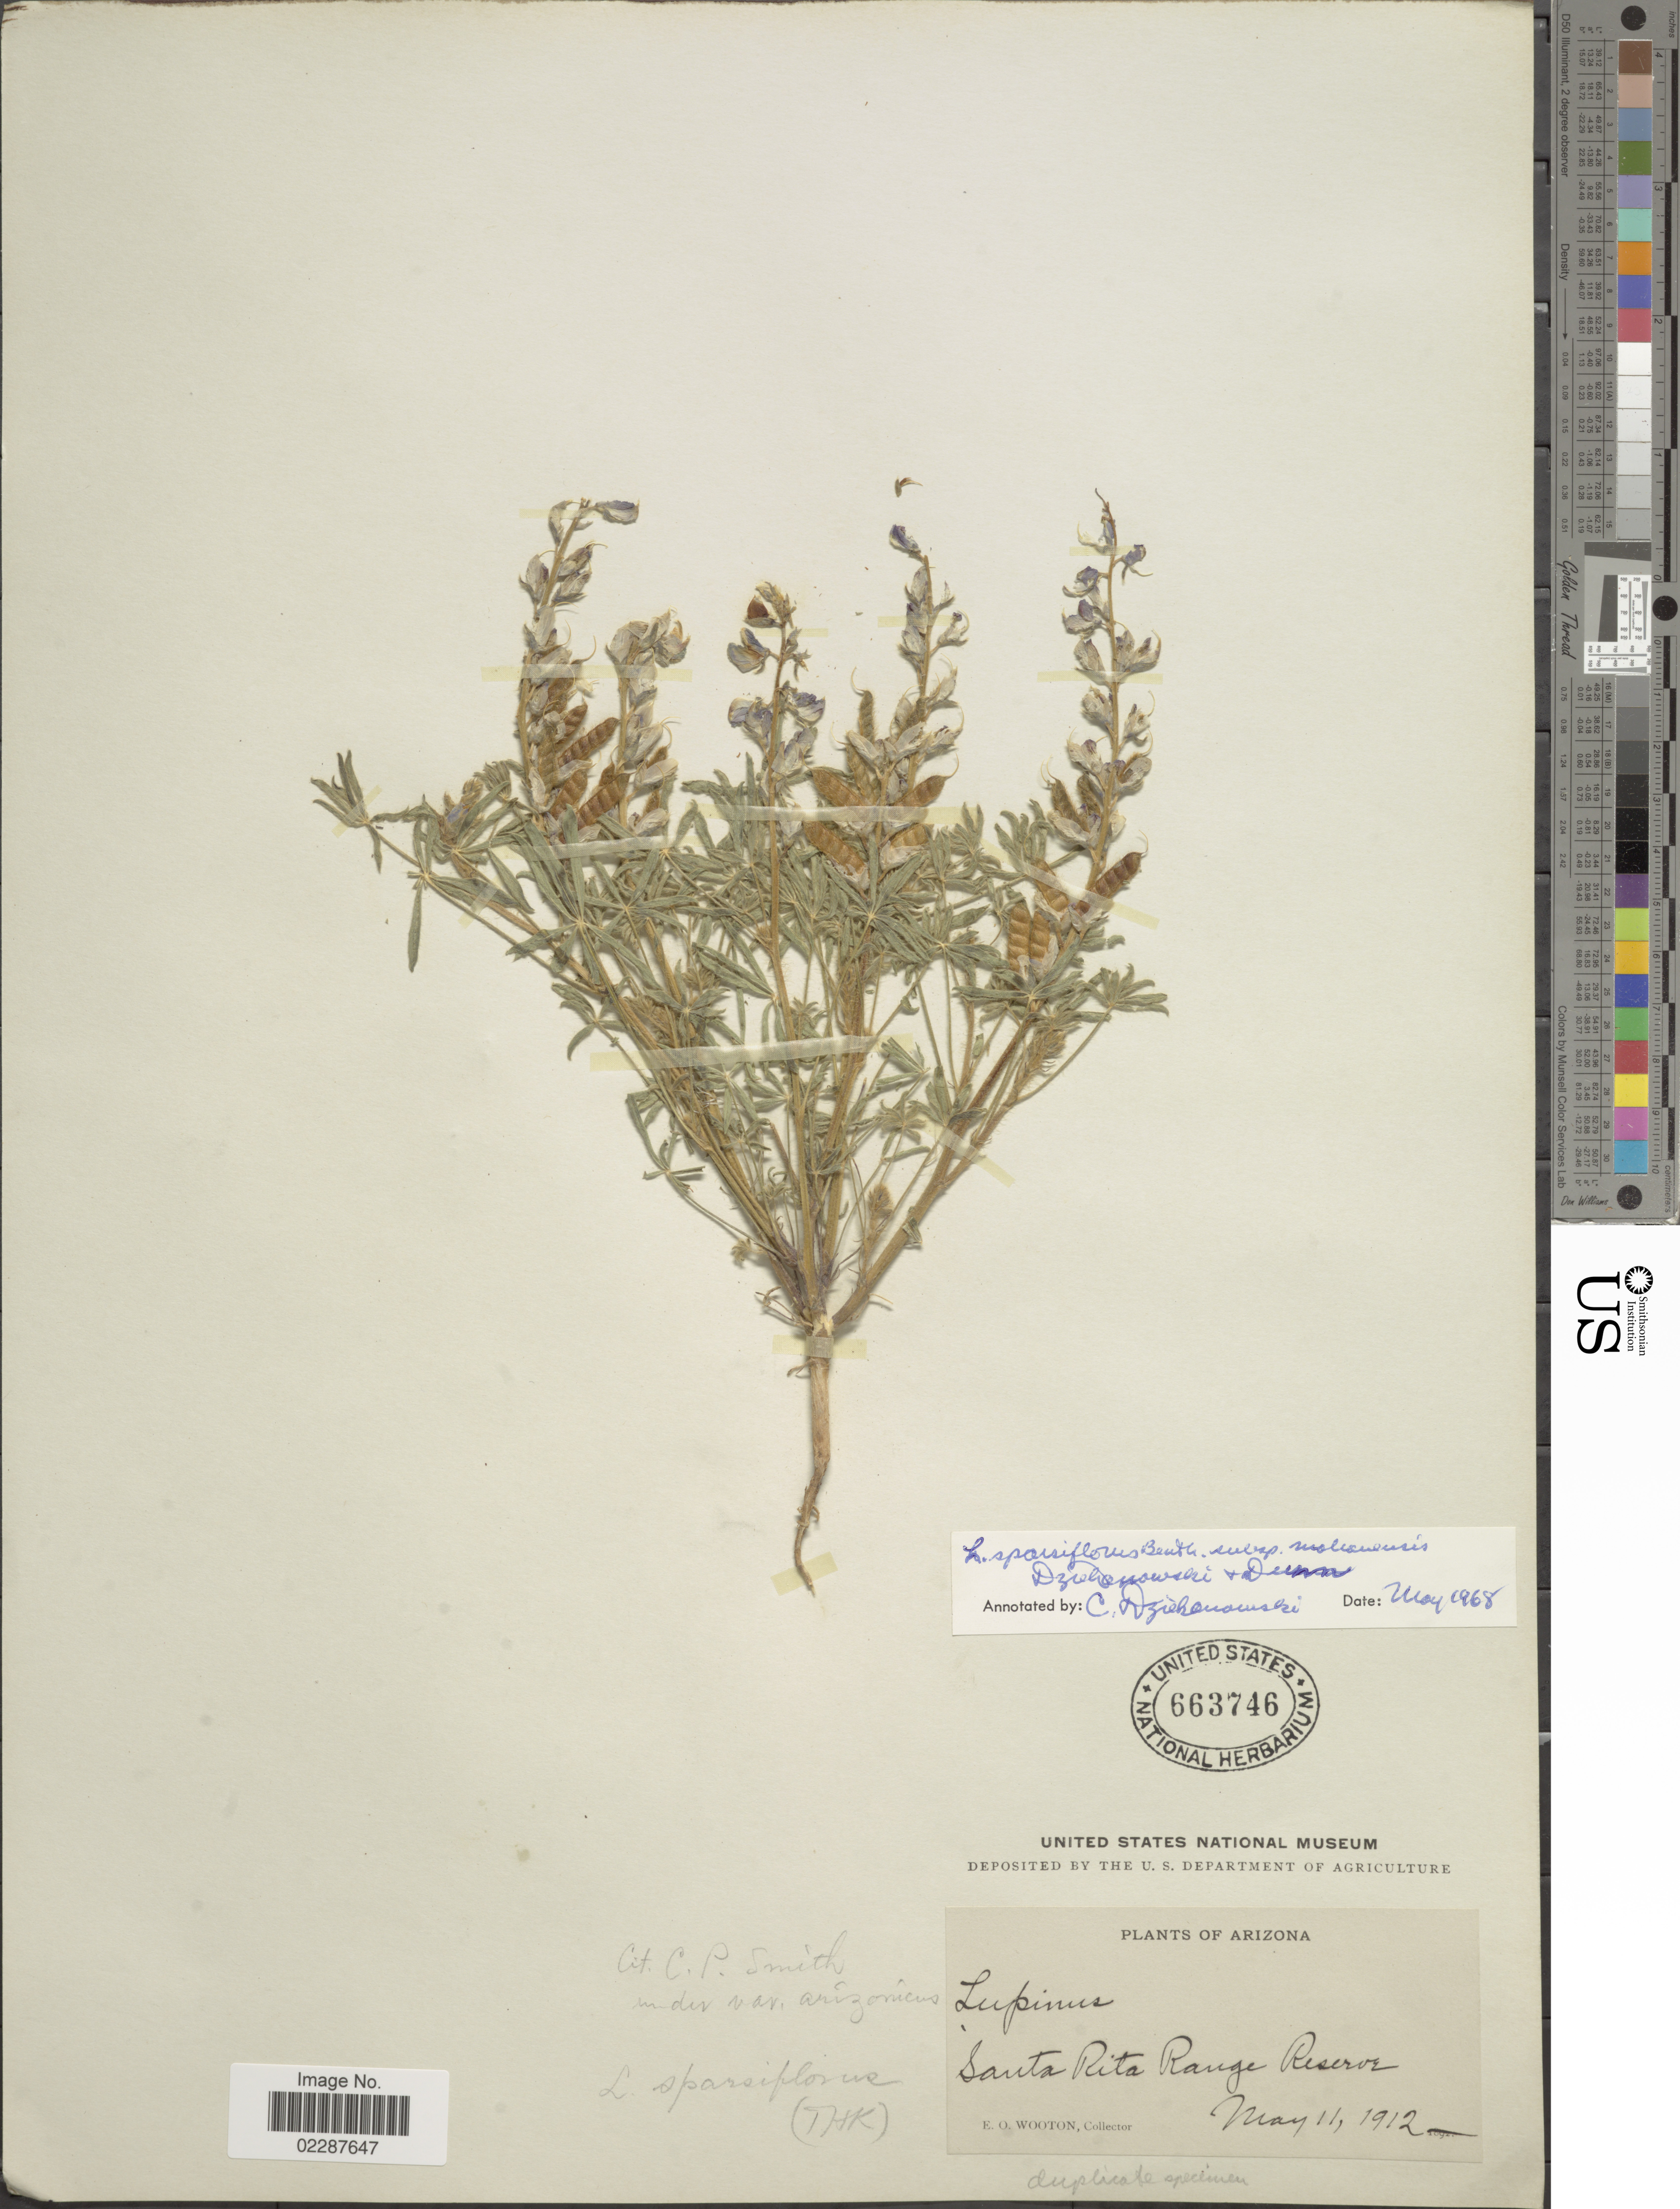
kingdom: Plantae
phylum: Tracheophyta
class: Magnoliopsida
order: Fabales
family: Fabaceae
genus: Lupinus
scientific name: Lupinus sparsiflorus subsp. mohavensis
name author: Dziekanowski & D.B. Dunn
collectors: E. O. Wooton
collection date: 1912-05-11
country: United States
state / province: Arizona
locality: Santa Rita Range Reserve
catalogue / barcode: US 663746